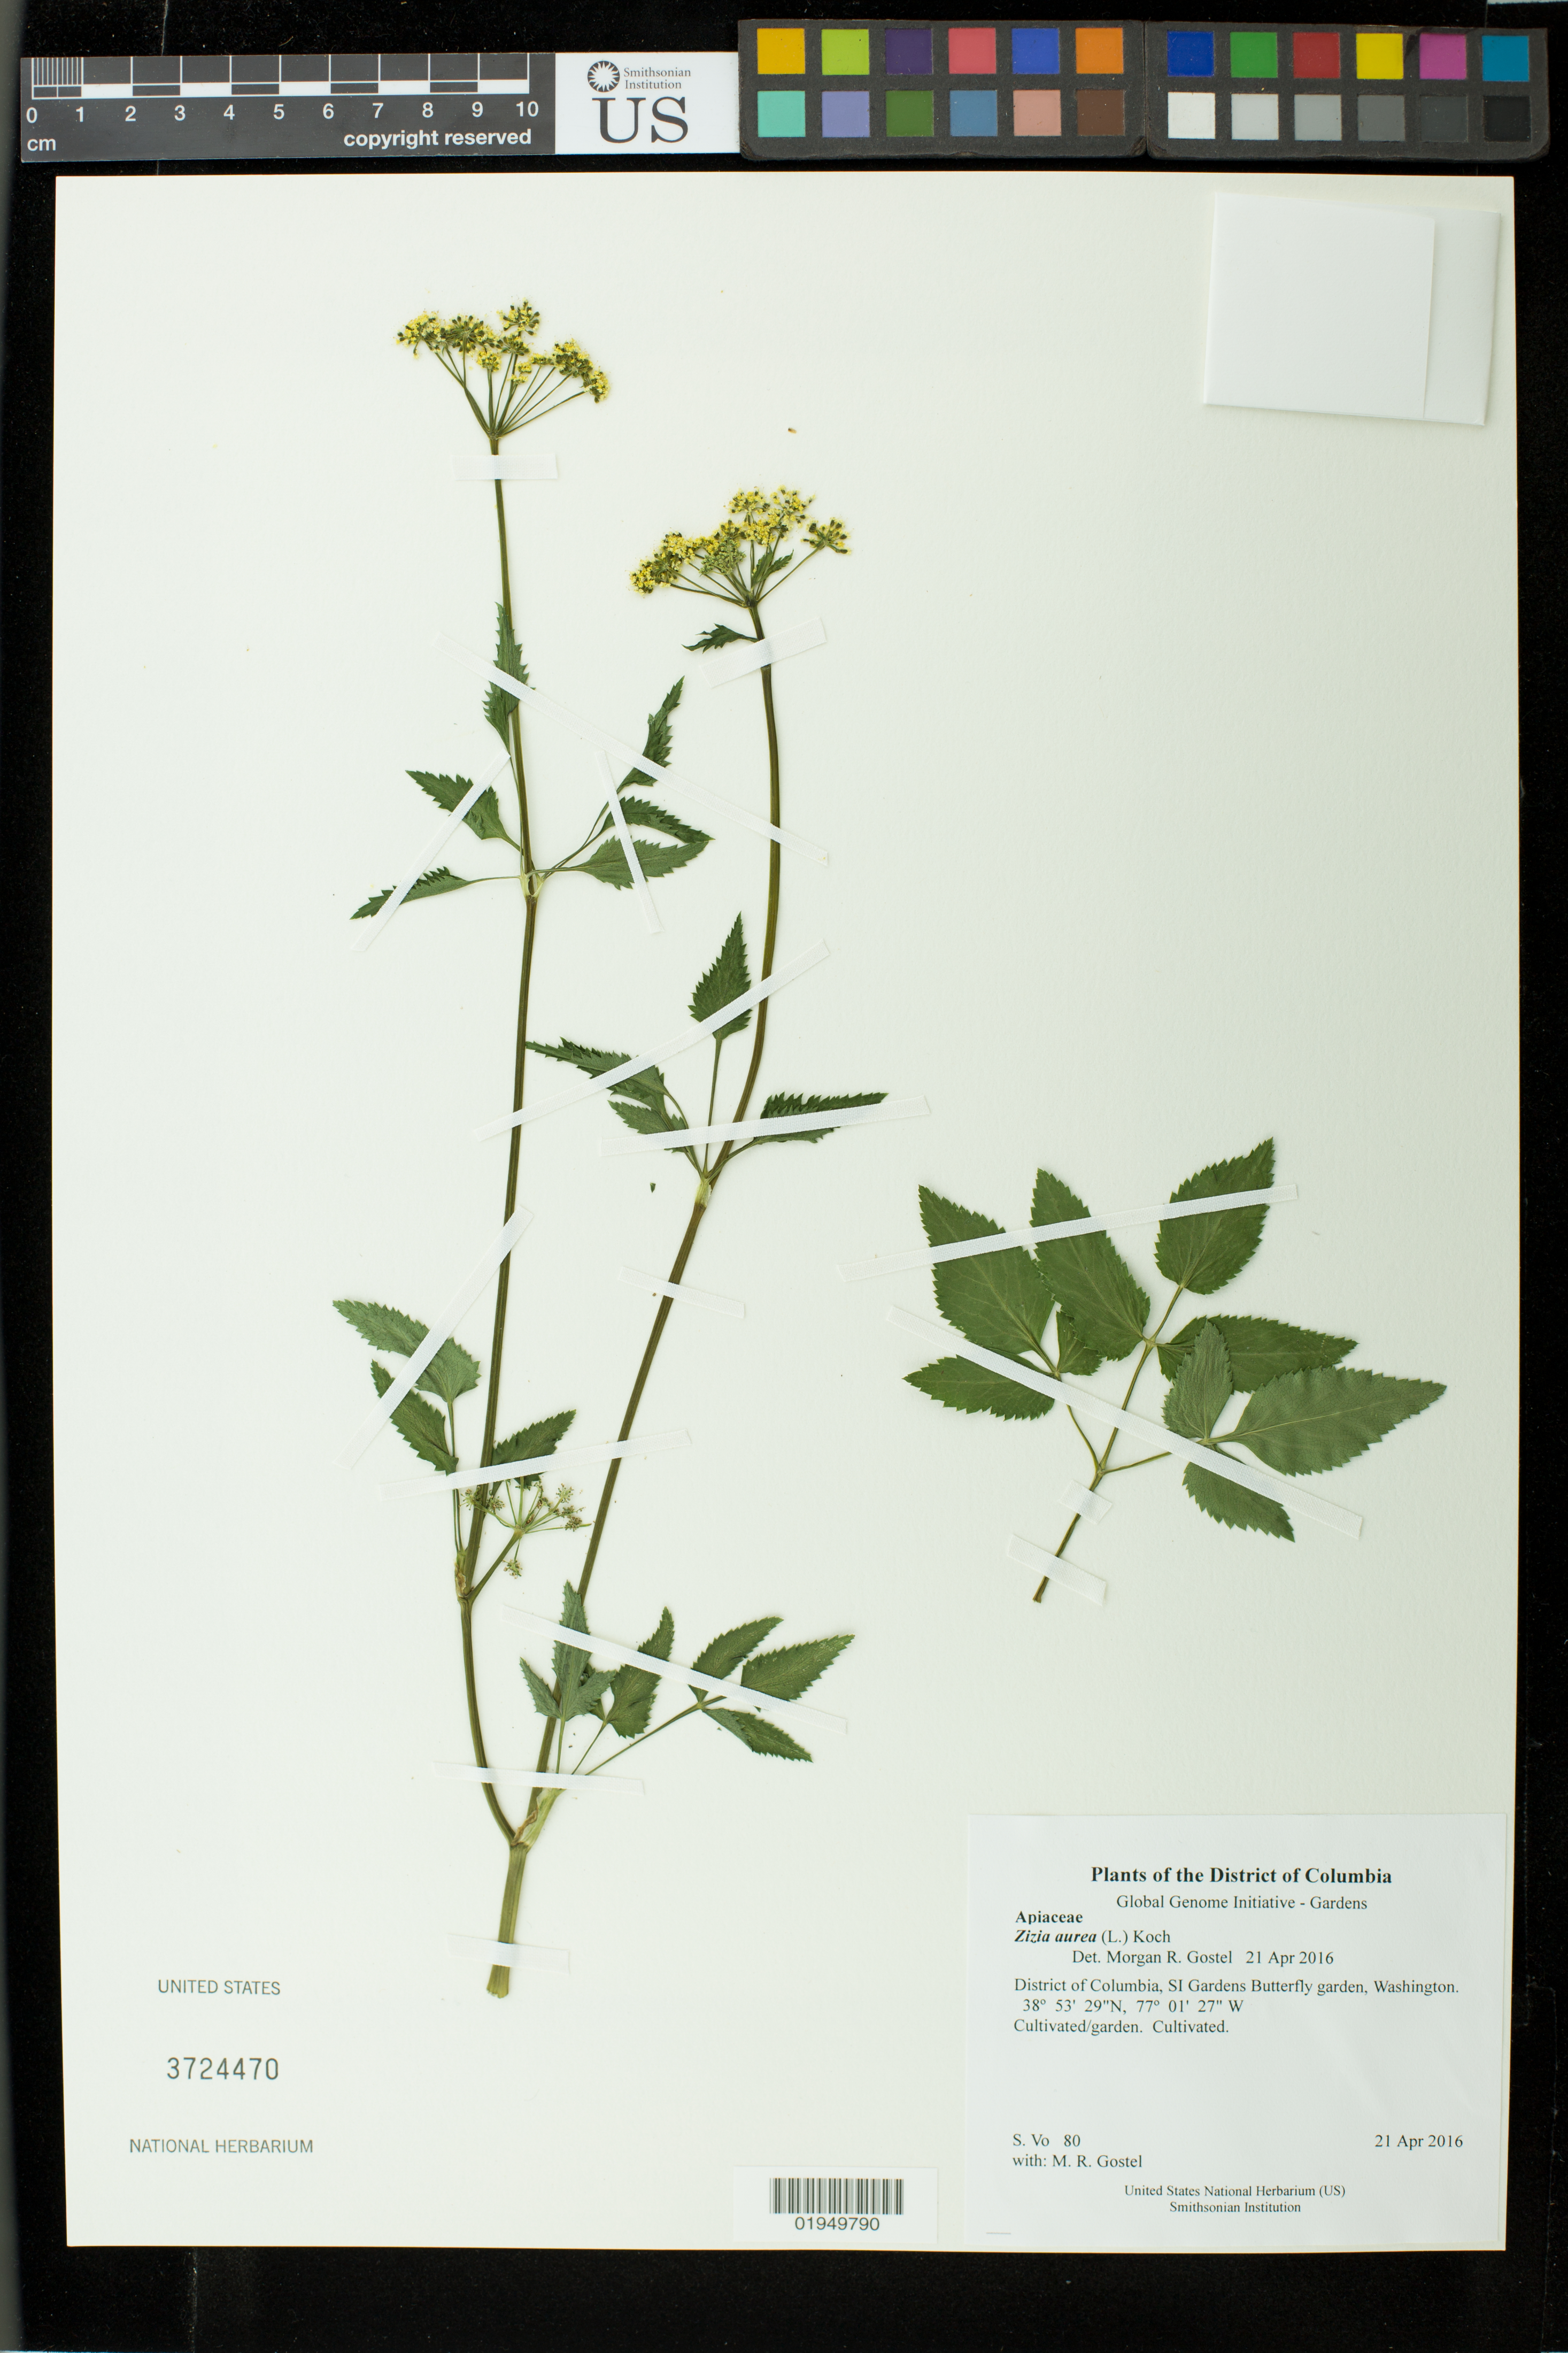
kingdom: Plantae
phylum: Tracheophyta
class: Magnoliopsida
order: Apiales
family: Apiaceae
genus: Zizia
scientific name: Zizia aurea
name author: (L.) Koch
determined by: Gostel, Morgan R., (BRIT), Botanical Research Institute of Texas (UNITED STATES)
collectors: S. Vo & M. R. Gostel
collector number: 80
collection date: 2016-04-21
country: United States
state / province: District of Columbia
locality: SI Gardens Butterfly garden, Washington.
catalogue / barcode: US 3724470